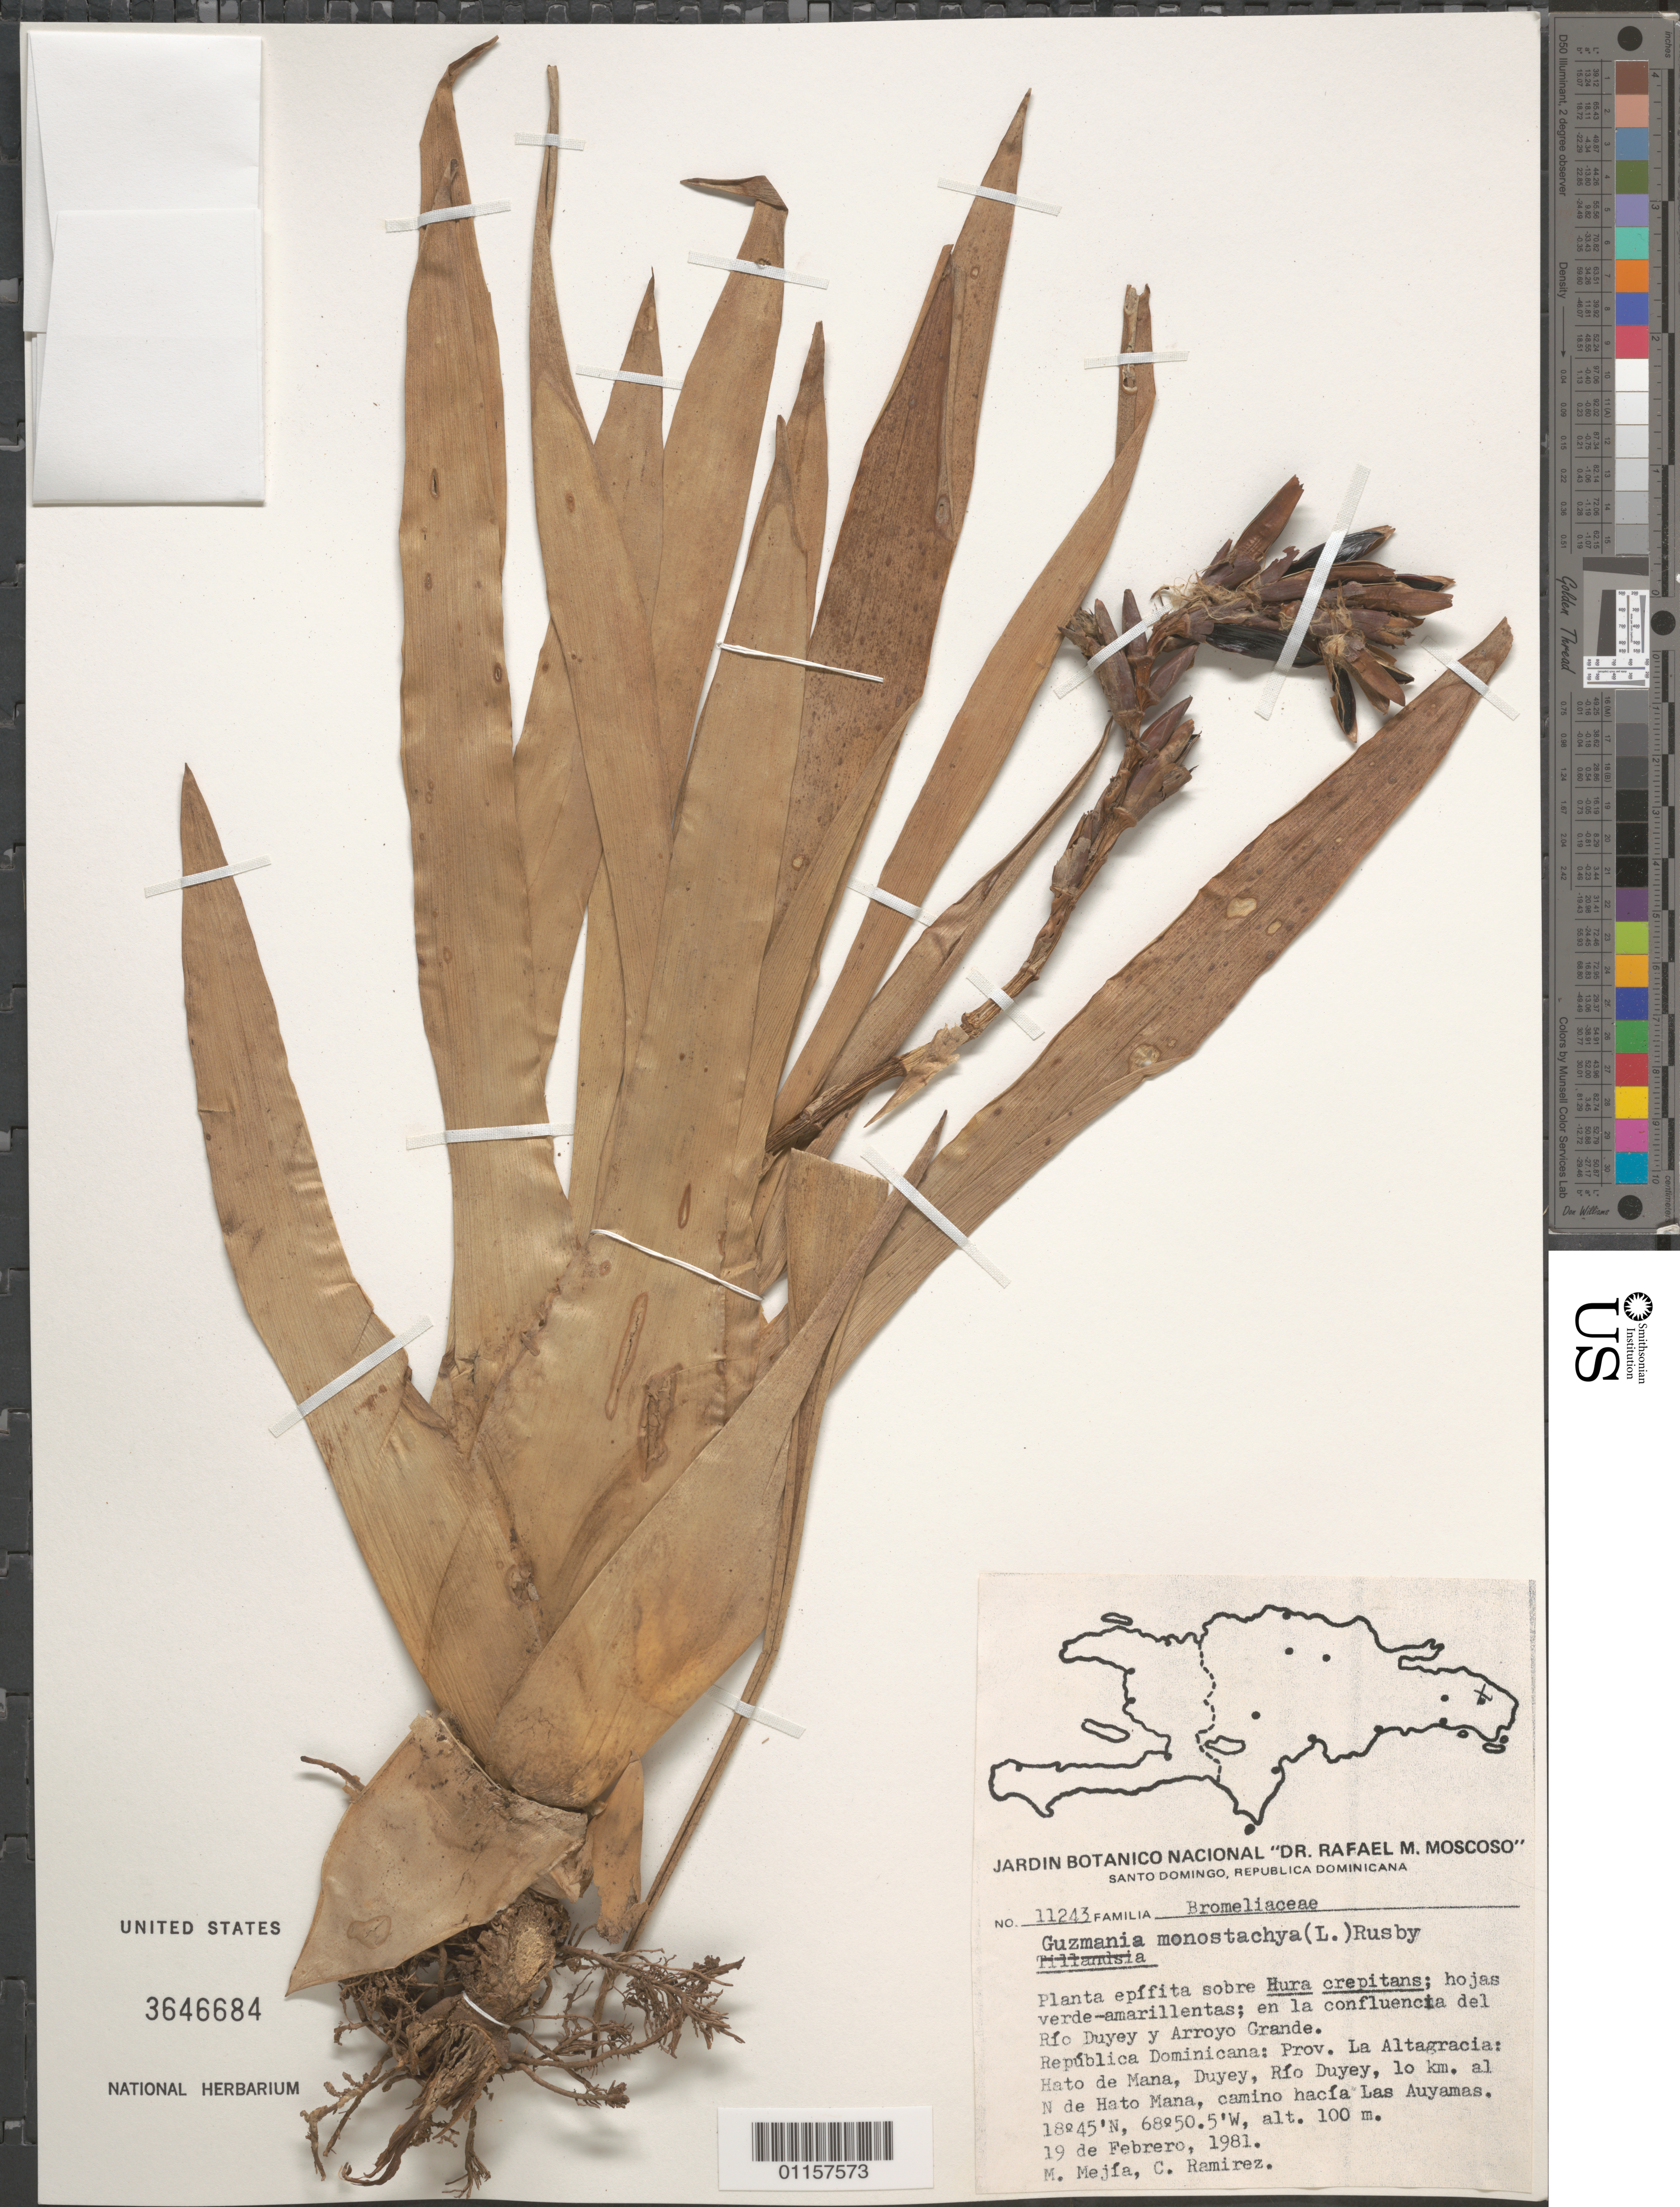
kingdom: Plantae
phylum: Tracheophyta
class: Liliopsida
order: Poales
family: Bromeliaceae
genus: Guzmania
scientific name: Guzmania monostachia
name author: (L.) Rusby ex Mez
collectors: M. Mejia & C. Ramirez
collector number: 11243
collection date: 1981-02-19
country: Dominican Republic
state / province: La Altagracía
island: Hispaniola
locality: Hato de Mana, Duyey, Río Duyey, 10 km al N de Hato Mana, camino hacía Las Auyamas; en la confluencia del Río Duyey y Arroyo Grande.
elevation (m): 100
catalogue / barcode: US 3646684